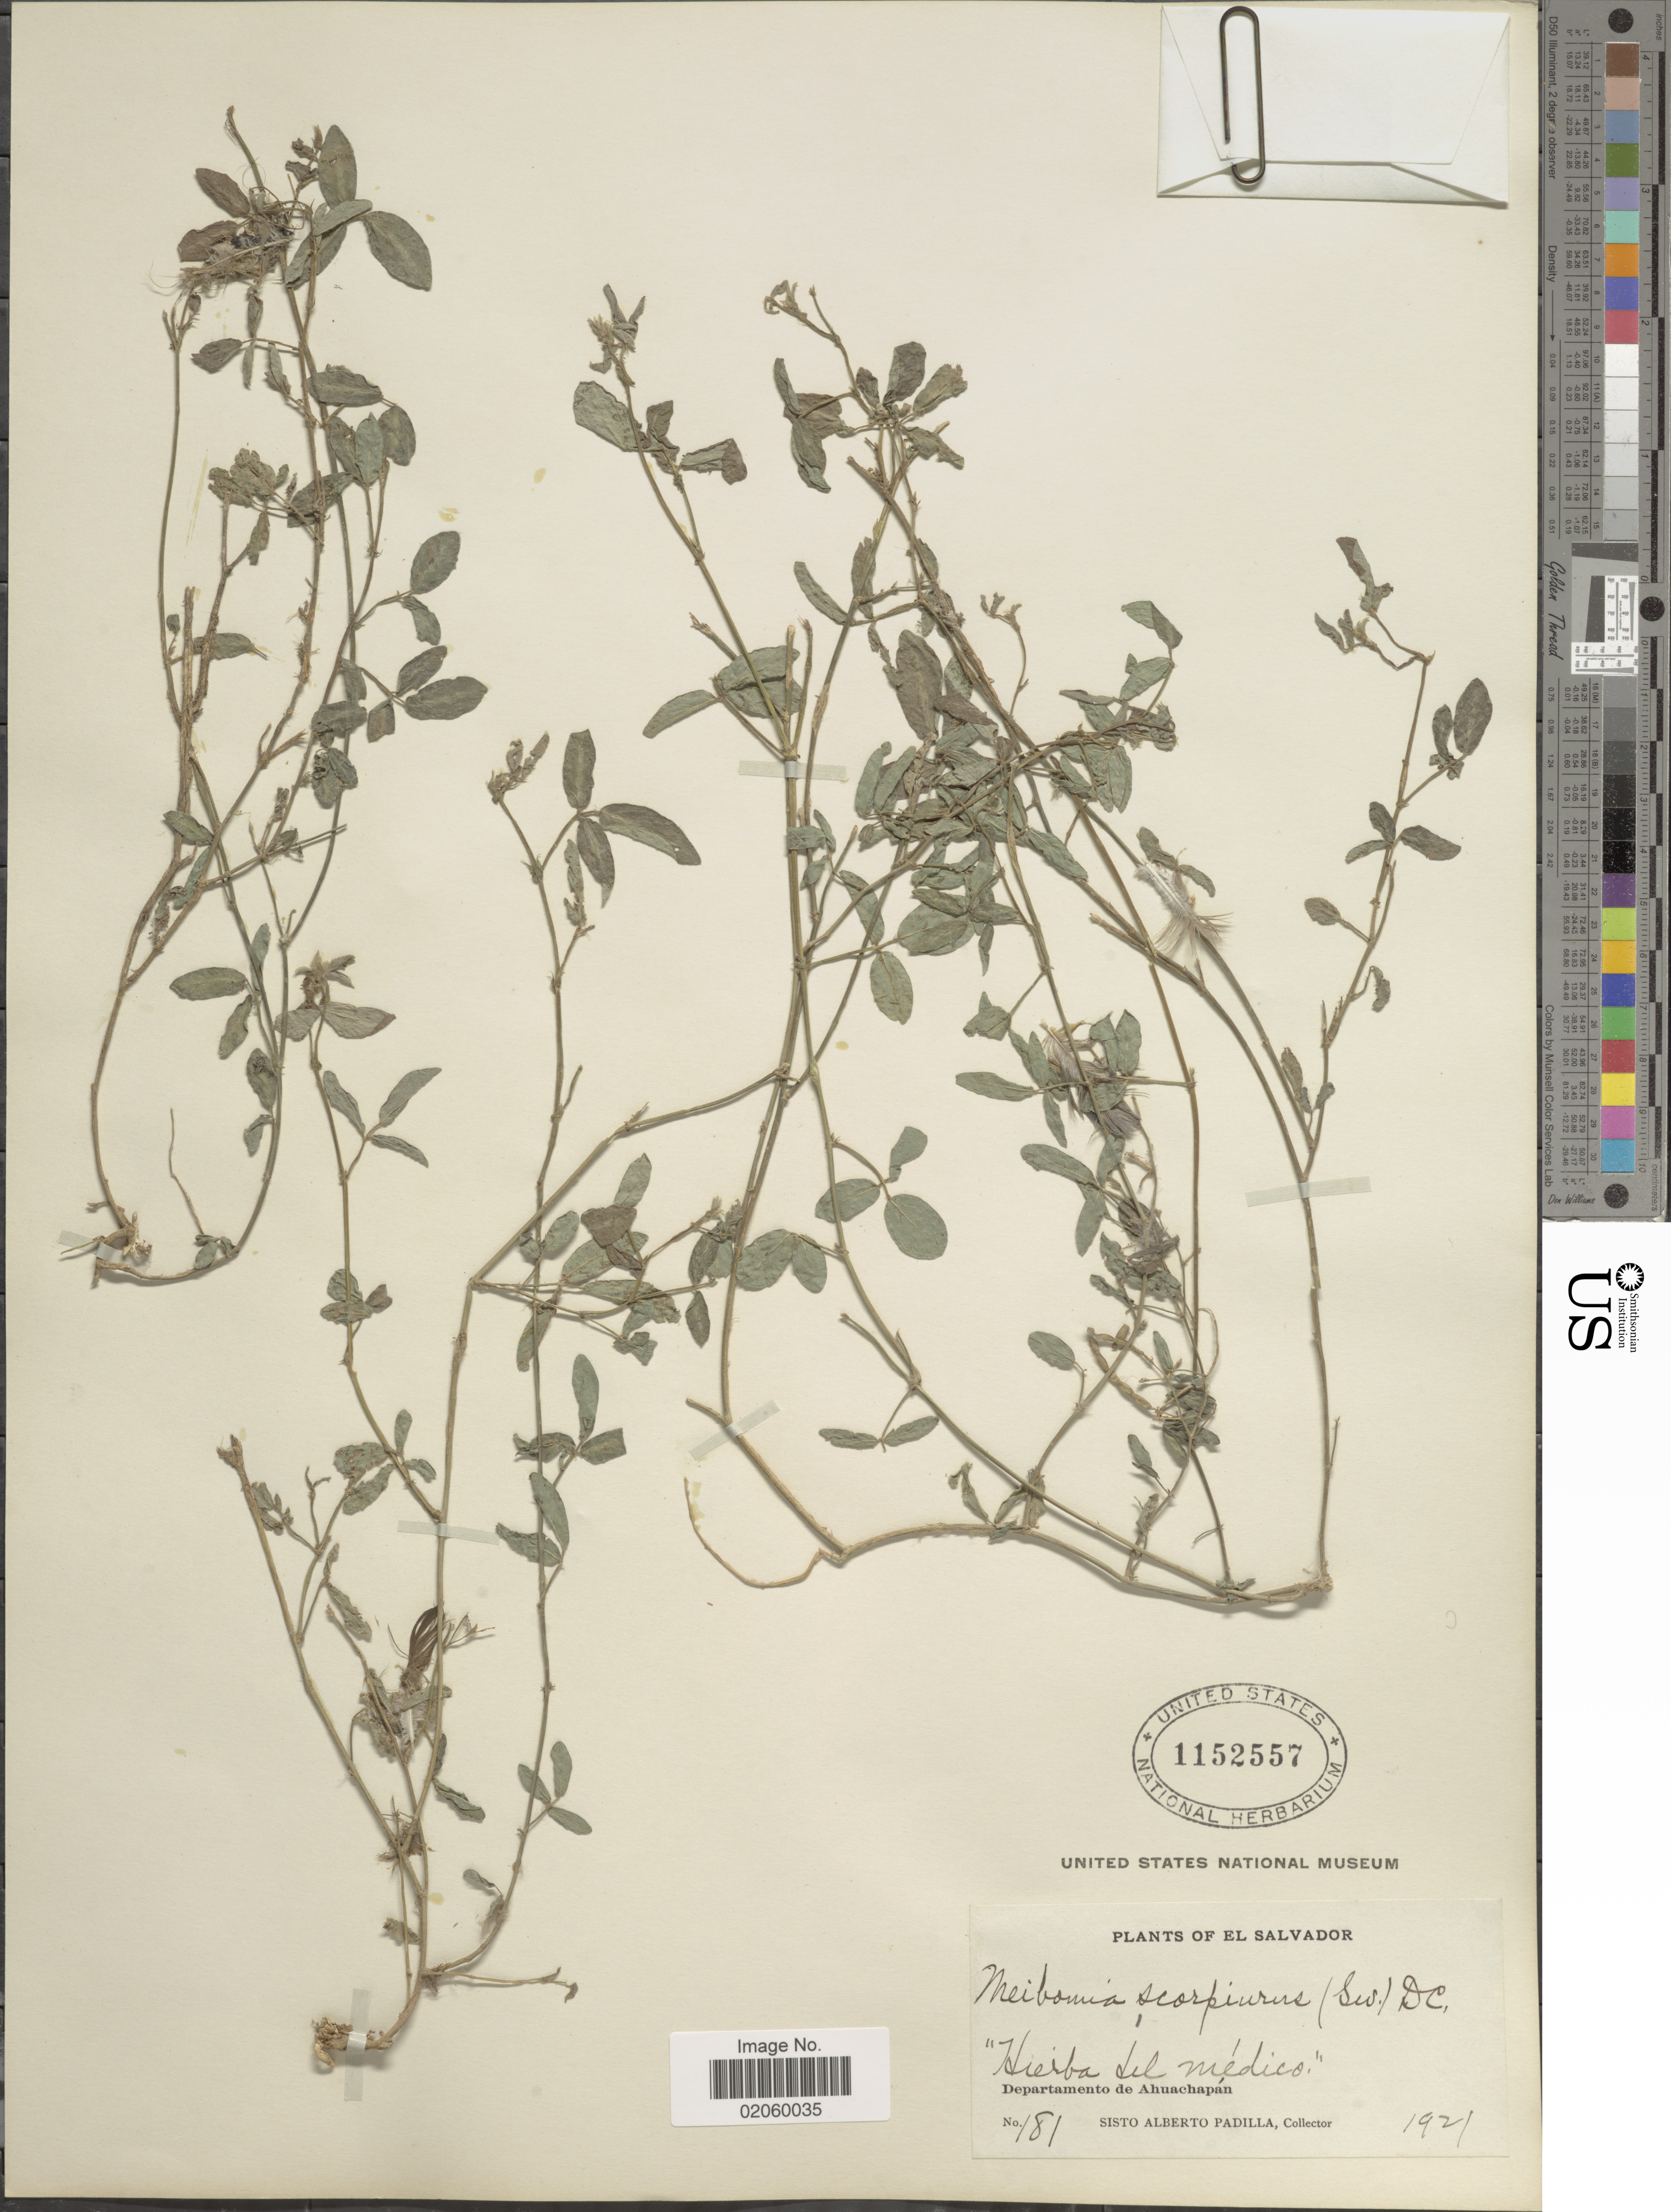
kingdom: Plantae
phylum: Tracheophyta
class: Magnoliopsida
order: Fabales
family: Fabaceae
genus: Desmodium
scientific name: Desmodium scorpiurus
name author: (Sw.) Desv. ex DC.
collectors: S. A. Padilla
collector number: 181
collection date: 1921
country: El Salvador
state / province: Ahuachapan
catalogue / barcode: US 1152557